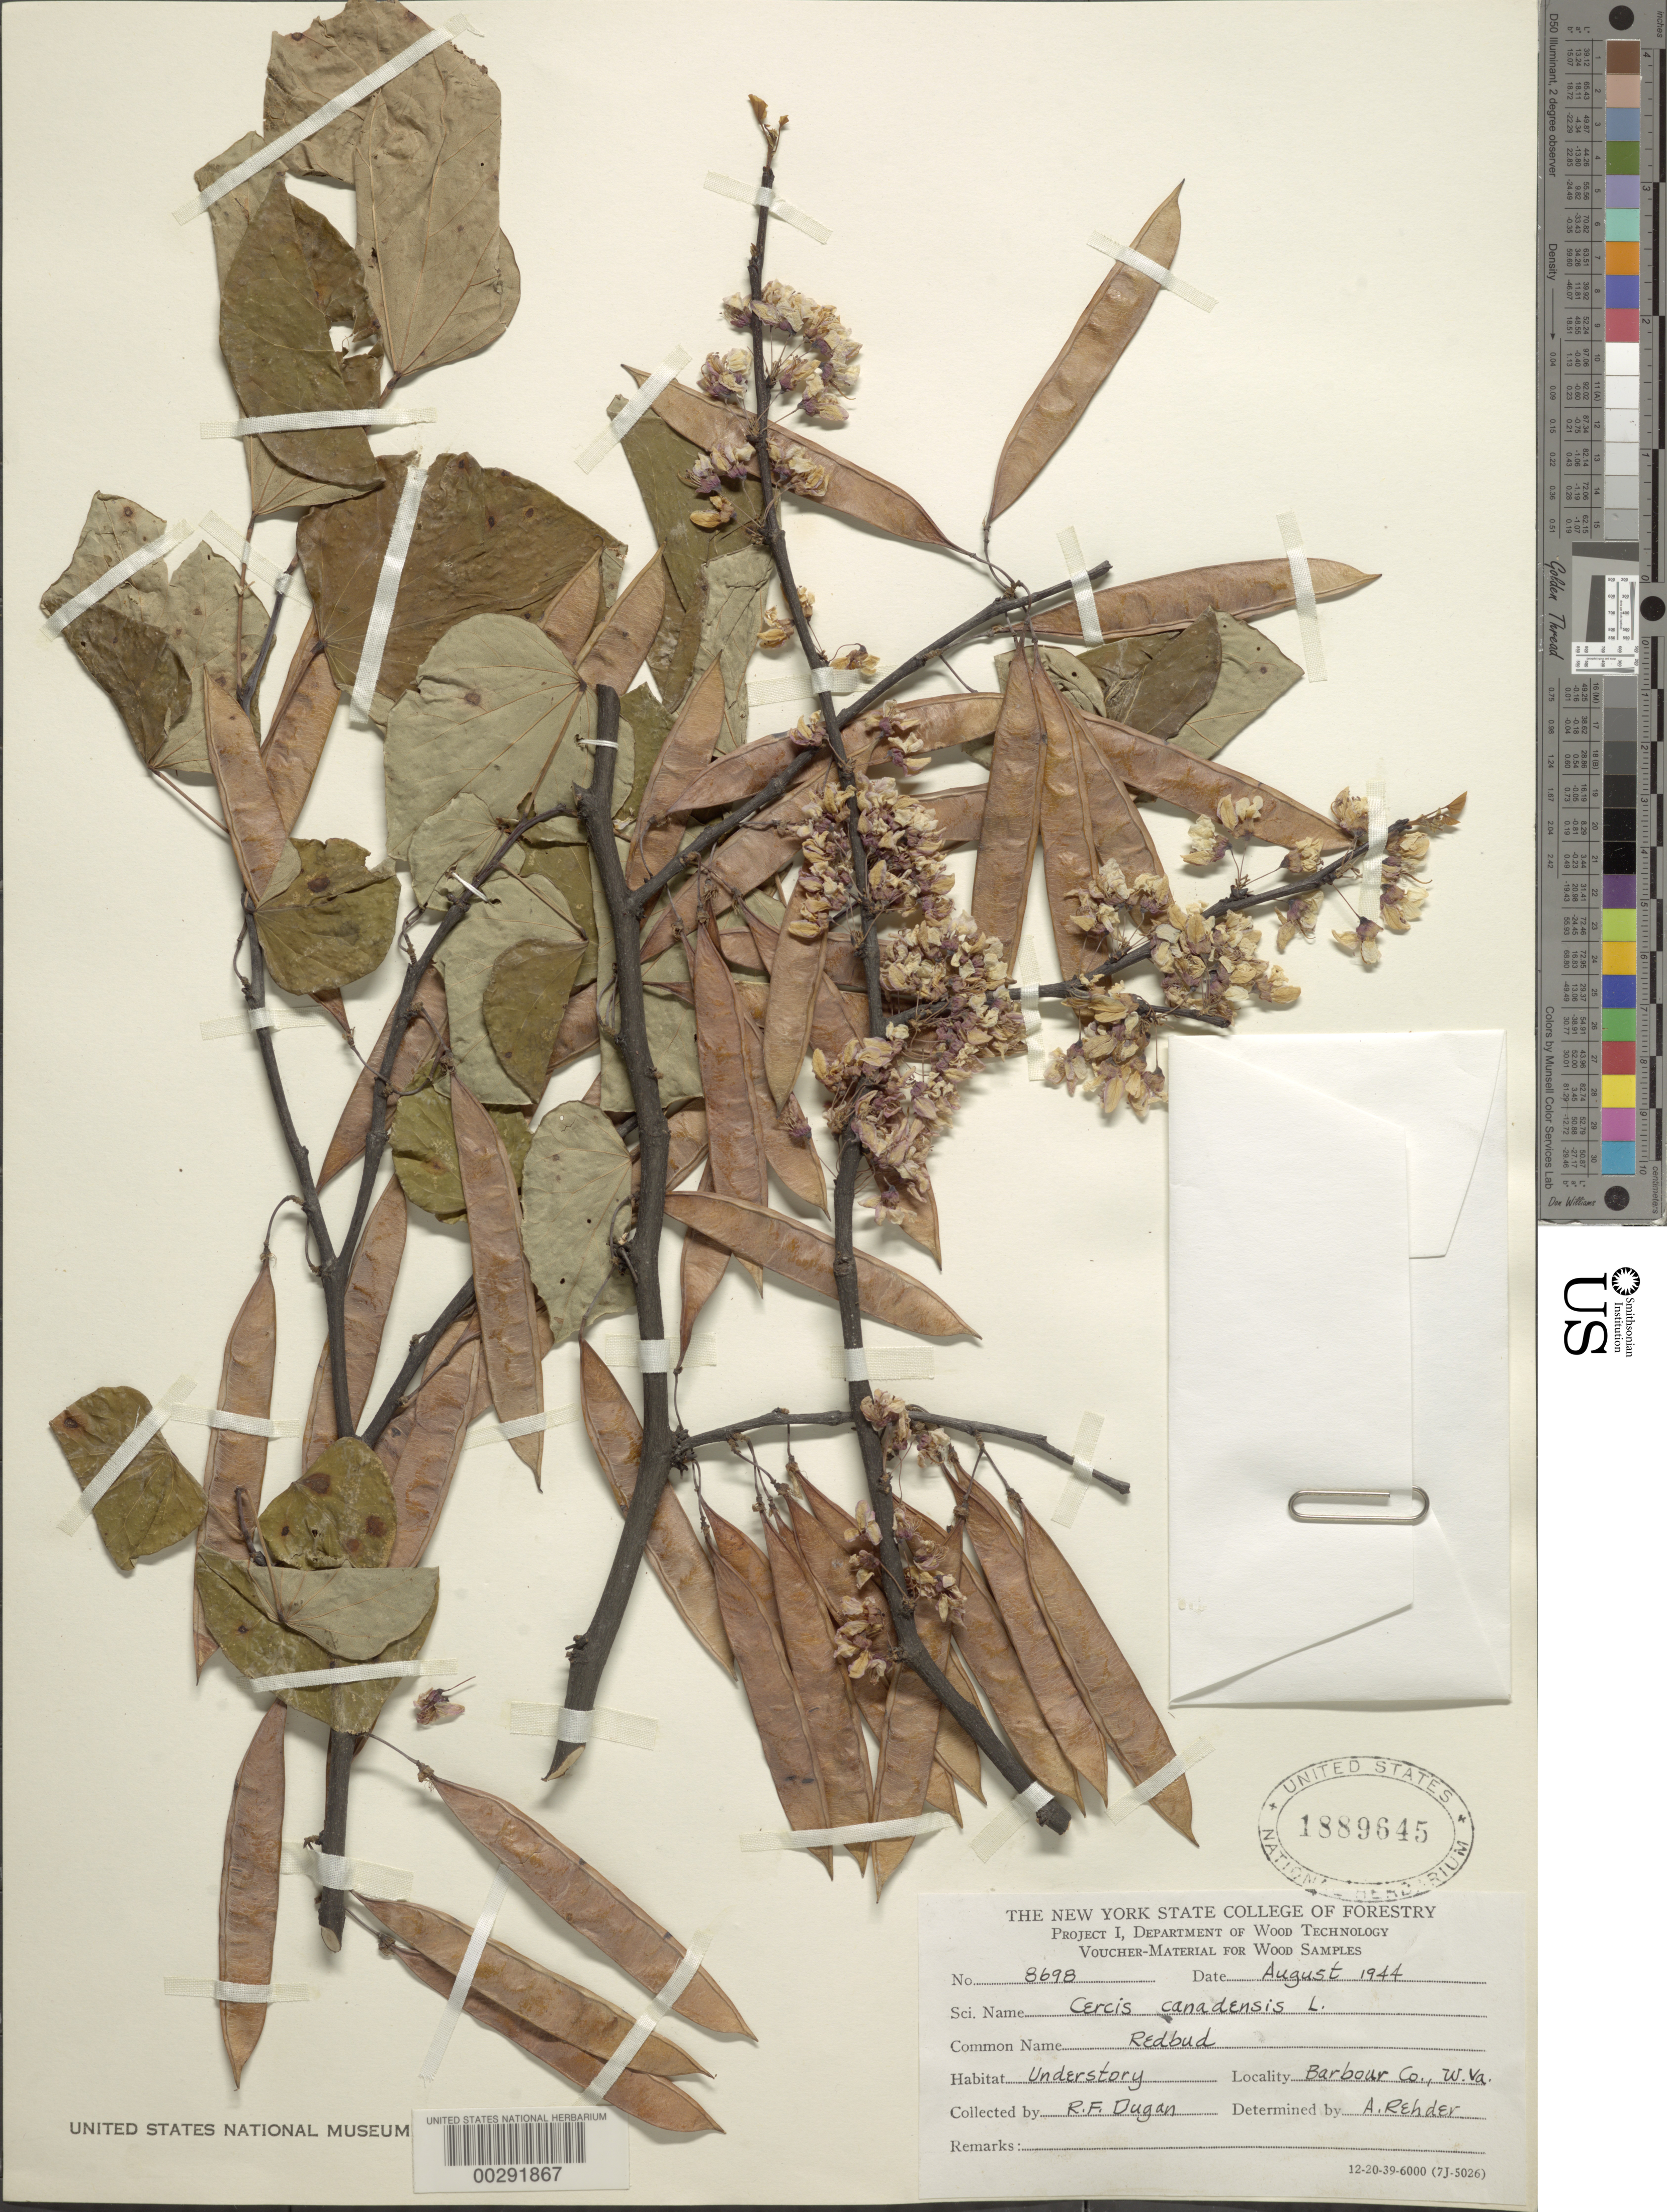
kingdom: Plantae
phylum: Tracheophyta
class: Magnoliopsida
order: Fabales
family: Fabaceae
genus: Cercis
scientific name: Cercis canadensis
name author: L.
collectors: R. Dugan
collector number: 8698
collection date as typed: Aug 1944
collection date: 1944-08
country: United States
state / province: West Virginia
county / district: Barbour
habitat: Unstory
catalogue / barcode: US 1889645